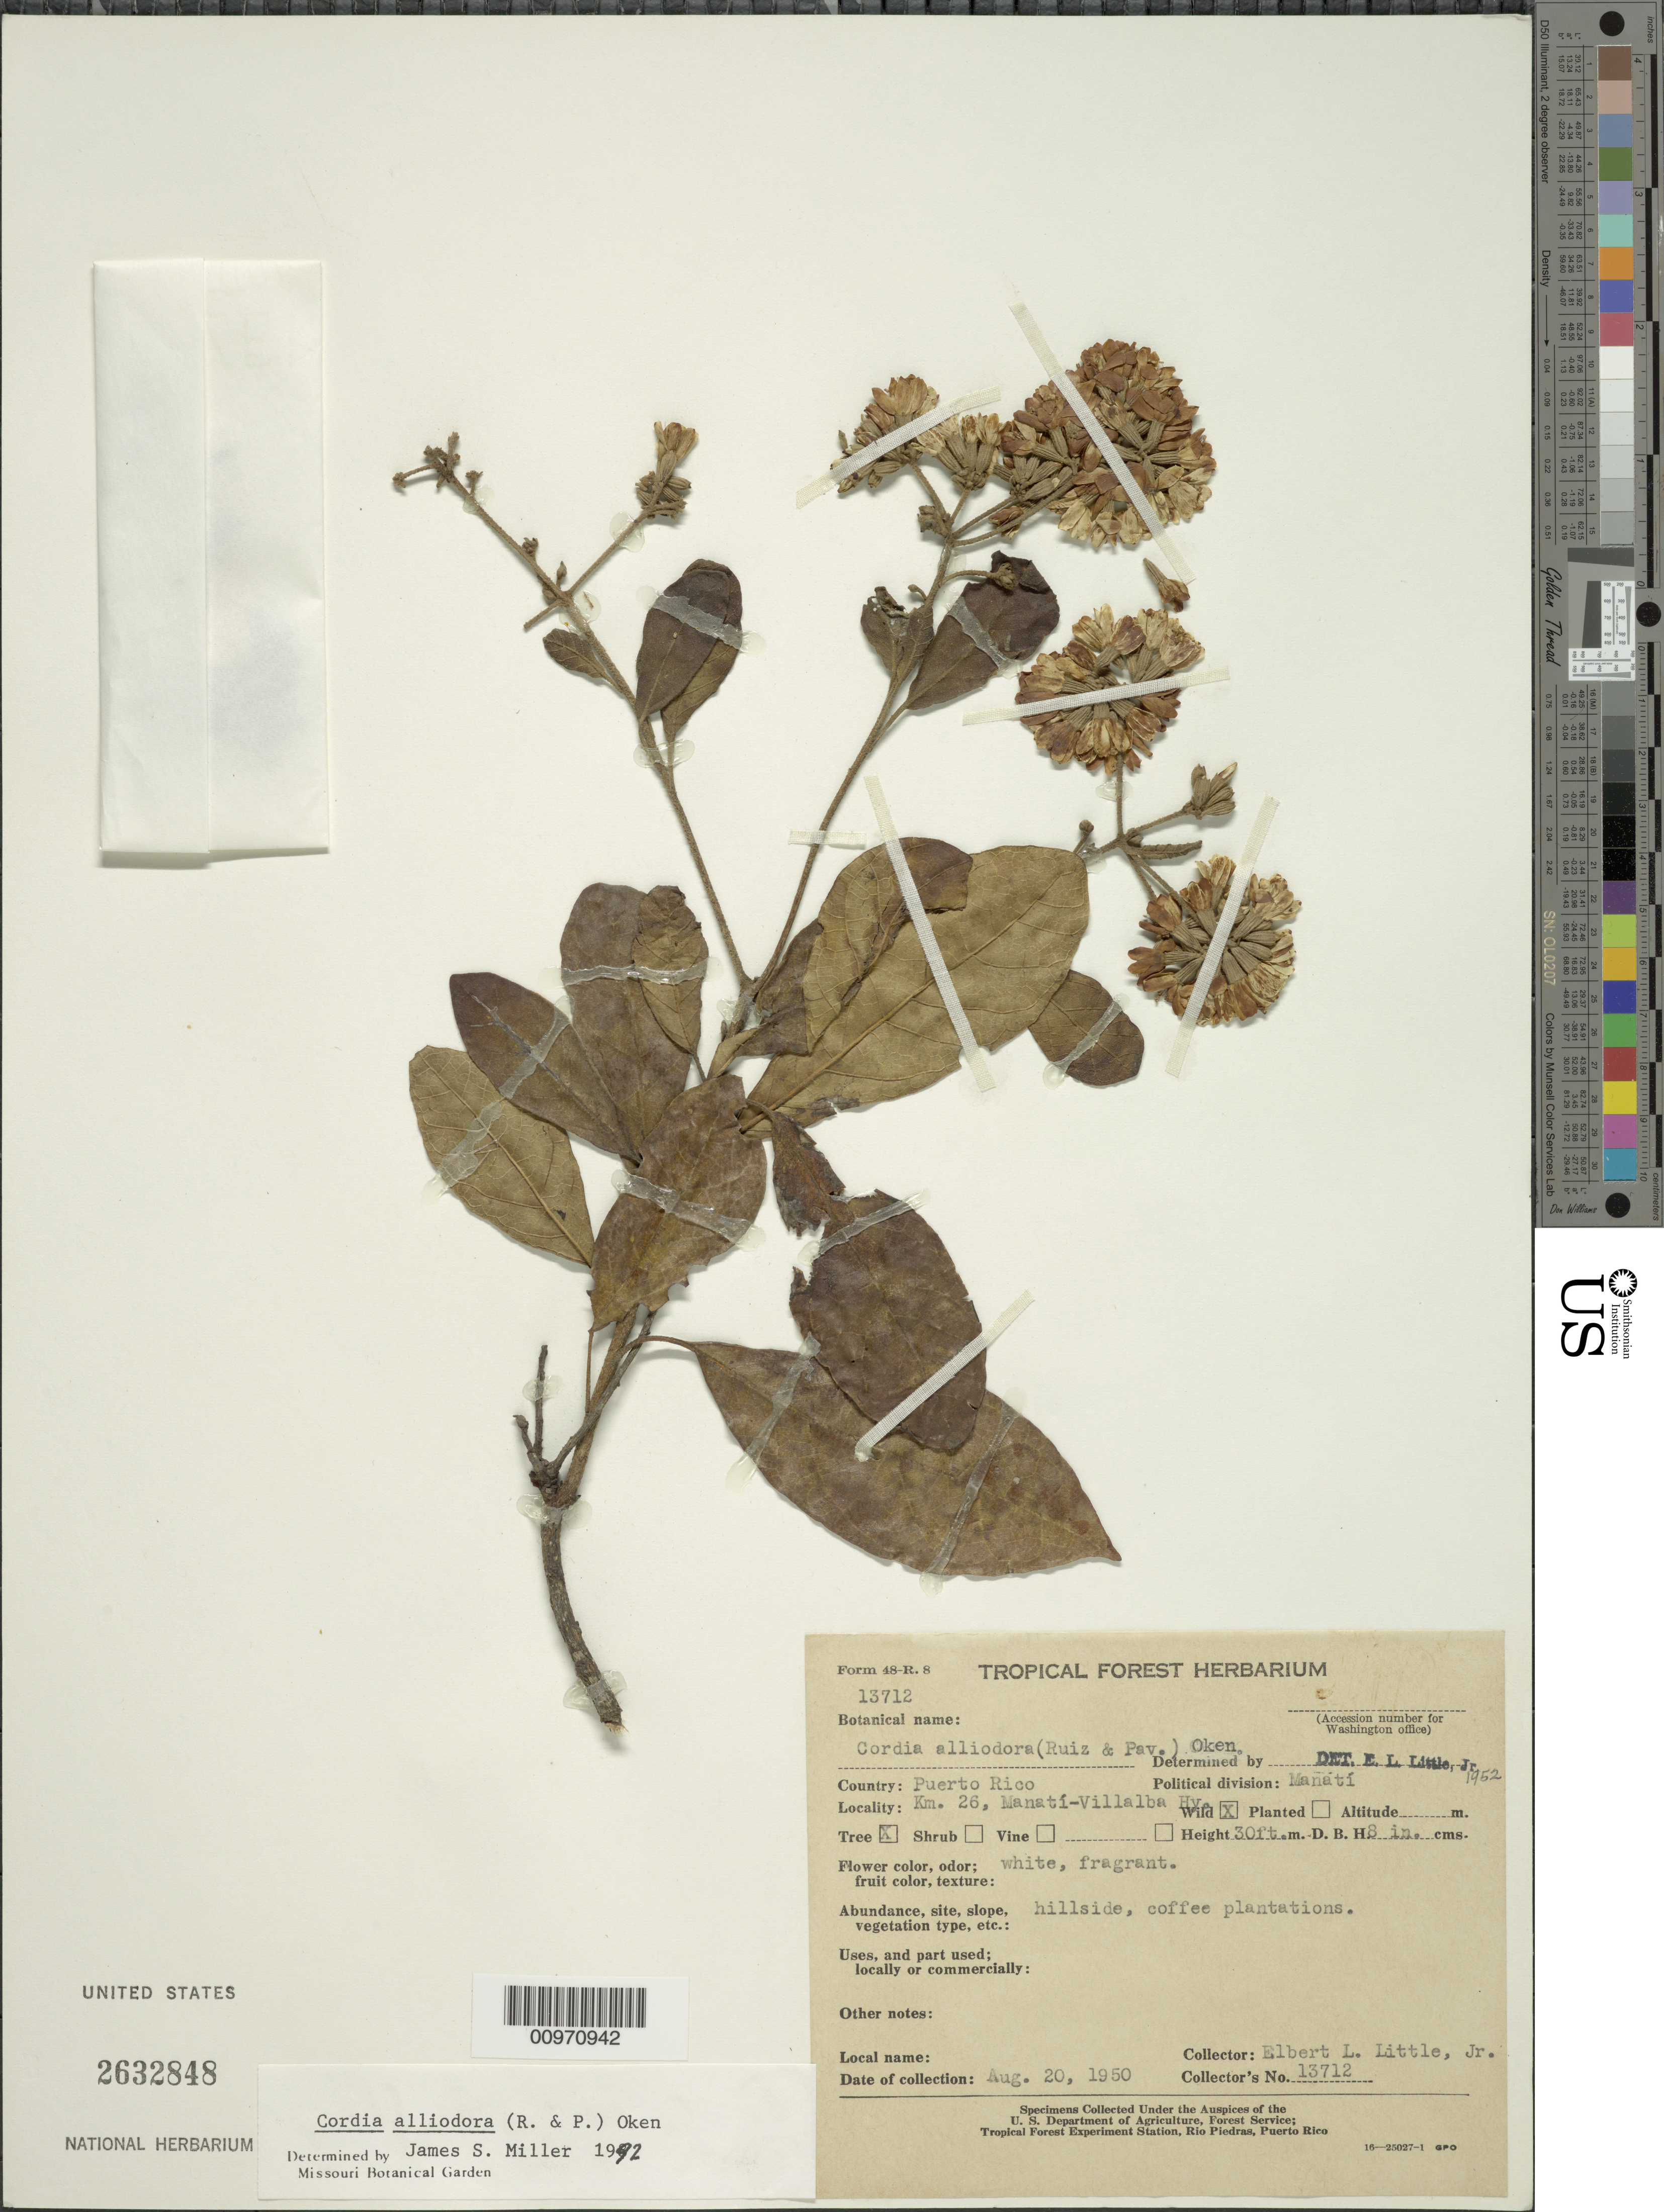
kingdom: Plantae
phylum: Tracheophyta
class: Magnoliopsida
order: Boraginales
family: Cordiaceae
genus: Cordia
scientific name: Cordia alliodora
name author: (Ruiz & Pav.) Oken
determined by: Miller, James S., (MO), Missouri Botanical Garden (UNITED STATES)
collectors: E. L. Little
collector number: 13712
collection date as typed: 20 Aug 1950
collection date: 1950-08-20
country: Puerto Rico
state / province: Manatí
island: Puerto Rico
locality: Mañatí, km 26, Manatí-Villalba Hwy.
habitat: Hillside, coffe plantations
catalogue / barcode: US 2632848